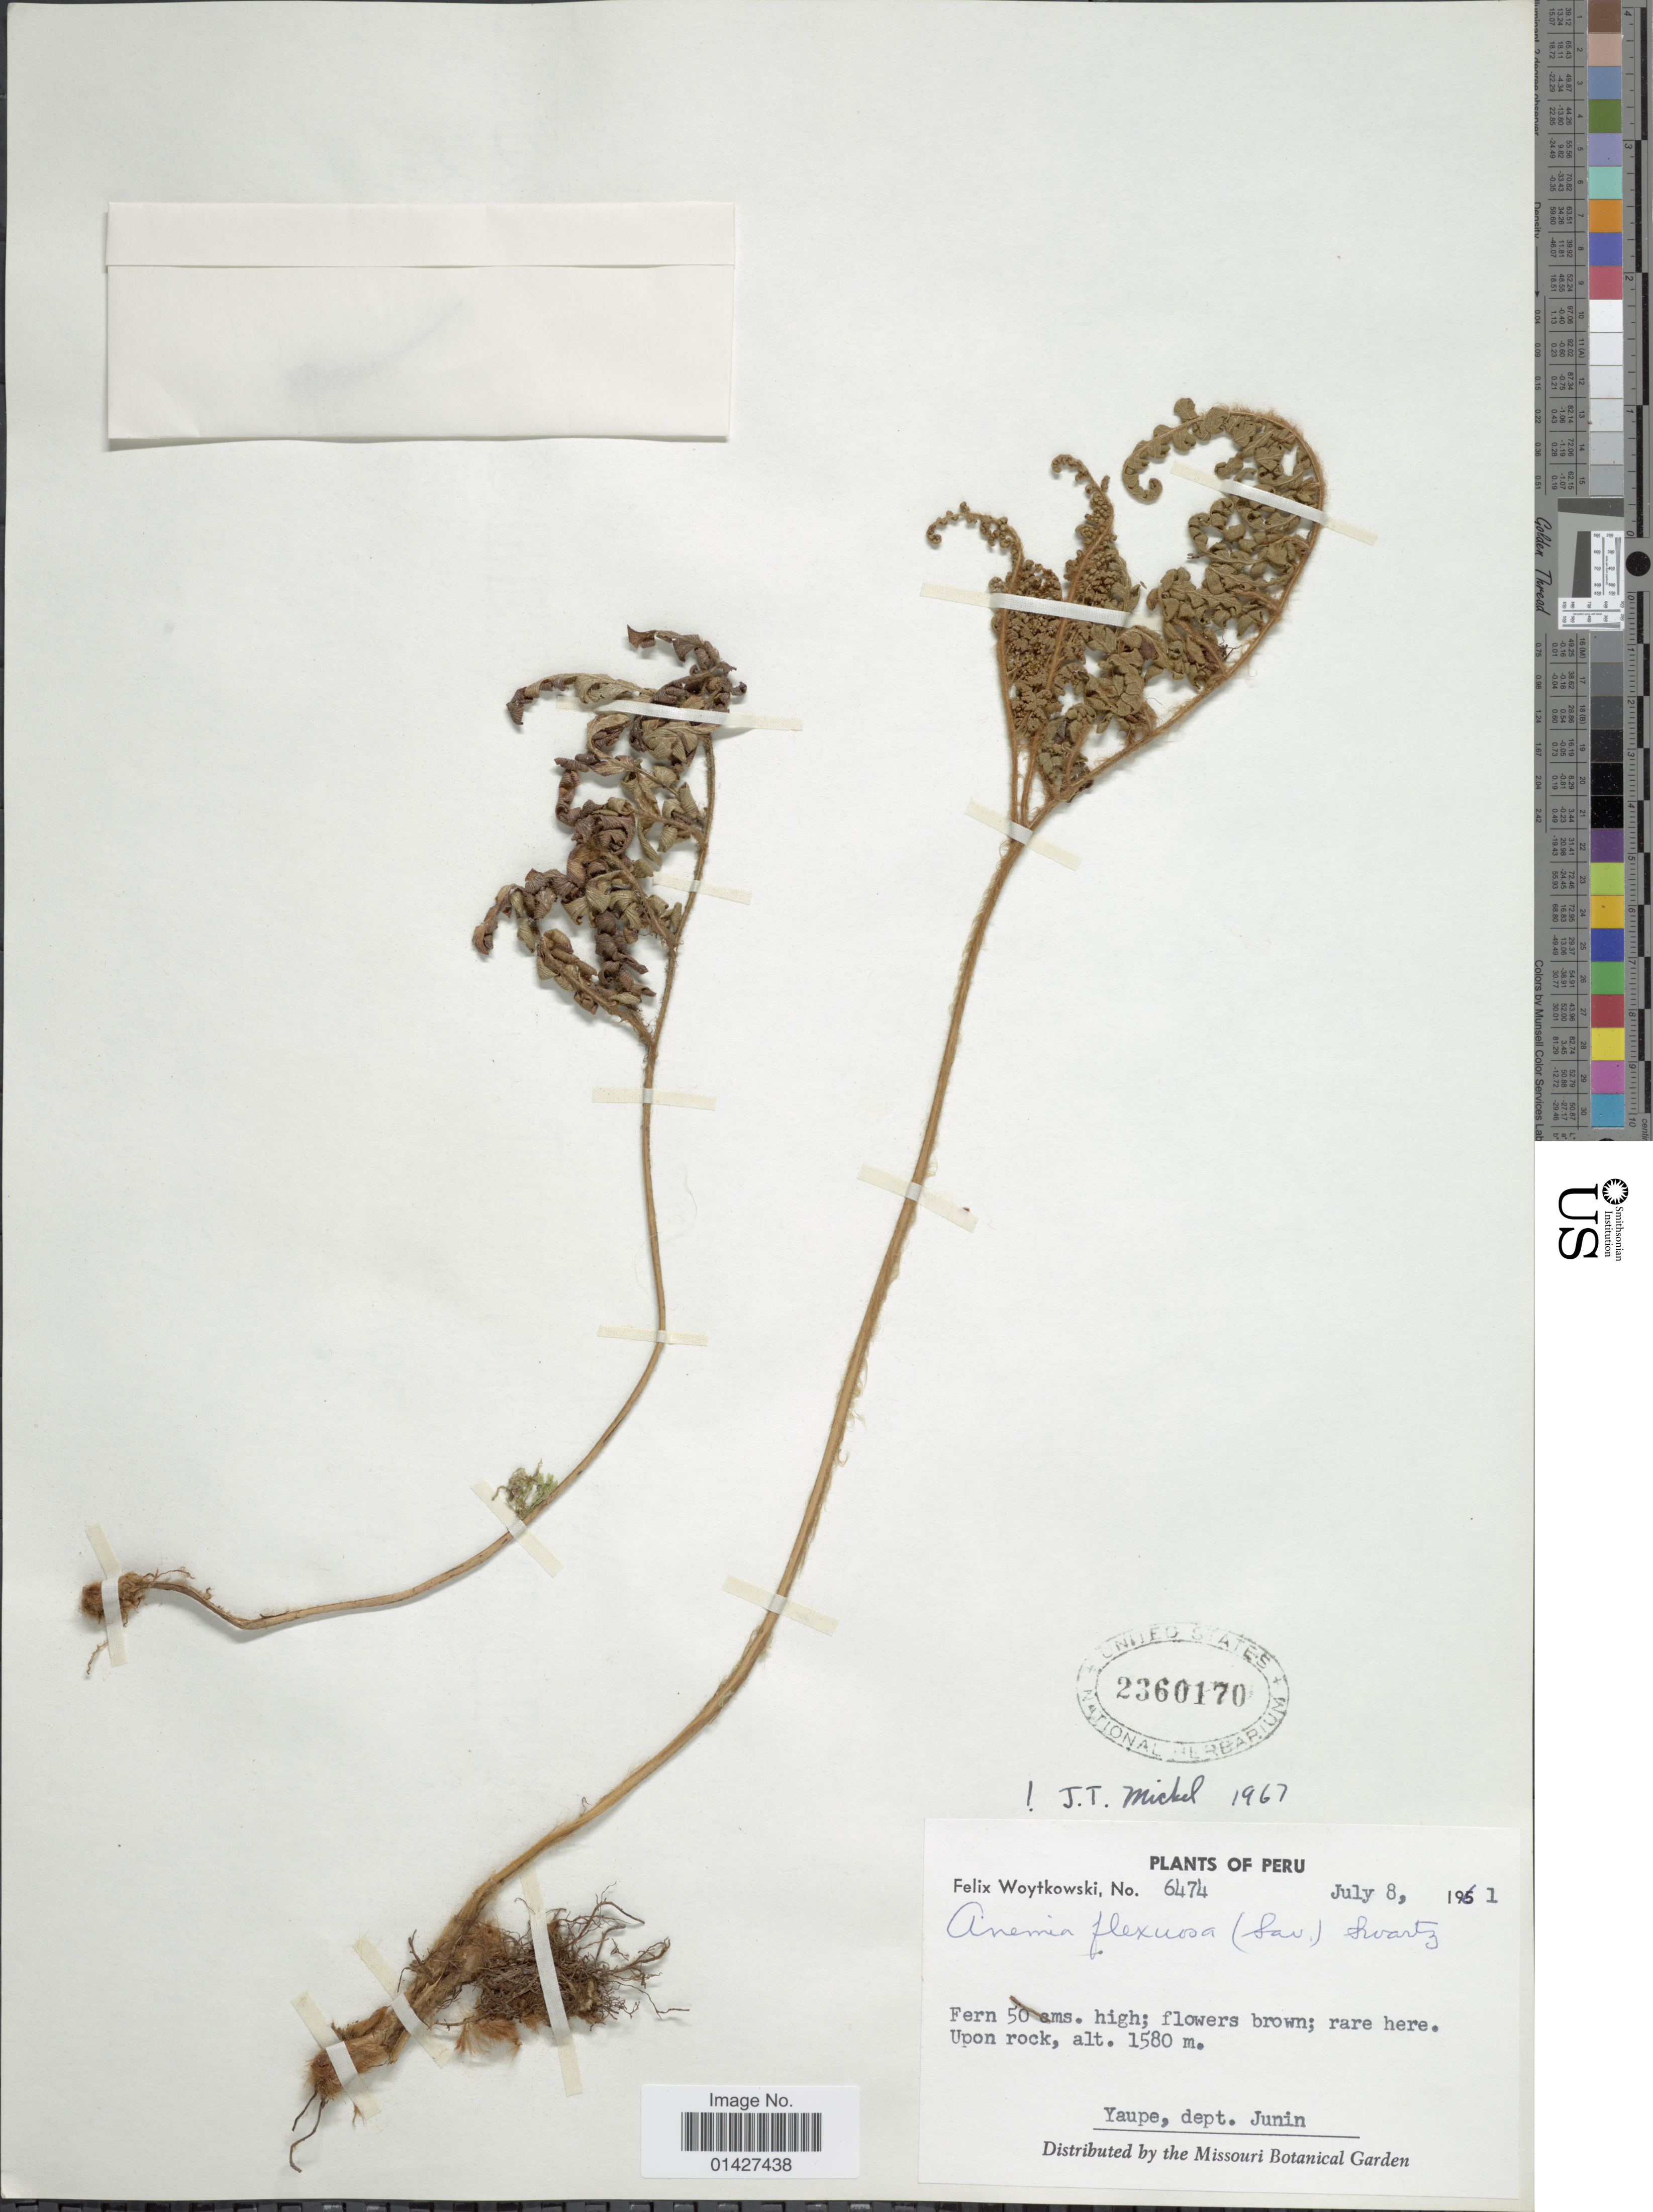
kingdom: Plantae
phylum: Tracheophyta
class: Polypodiopsida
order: Schizaeales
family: Anemiaceae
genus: Anemia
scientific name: Anemia flexuosa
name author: (Savigny) Sw.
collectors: F. Woytkowski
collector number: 6474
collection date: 1961-07-08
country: Peru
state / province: Junín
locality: Yaupe, Dept. Junin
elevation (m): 1580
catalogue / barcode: US 2360170